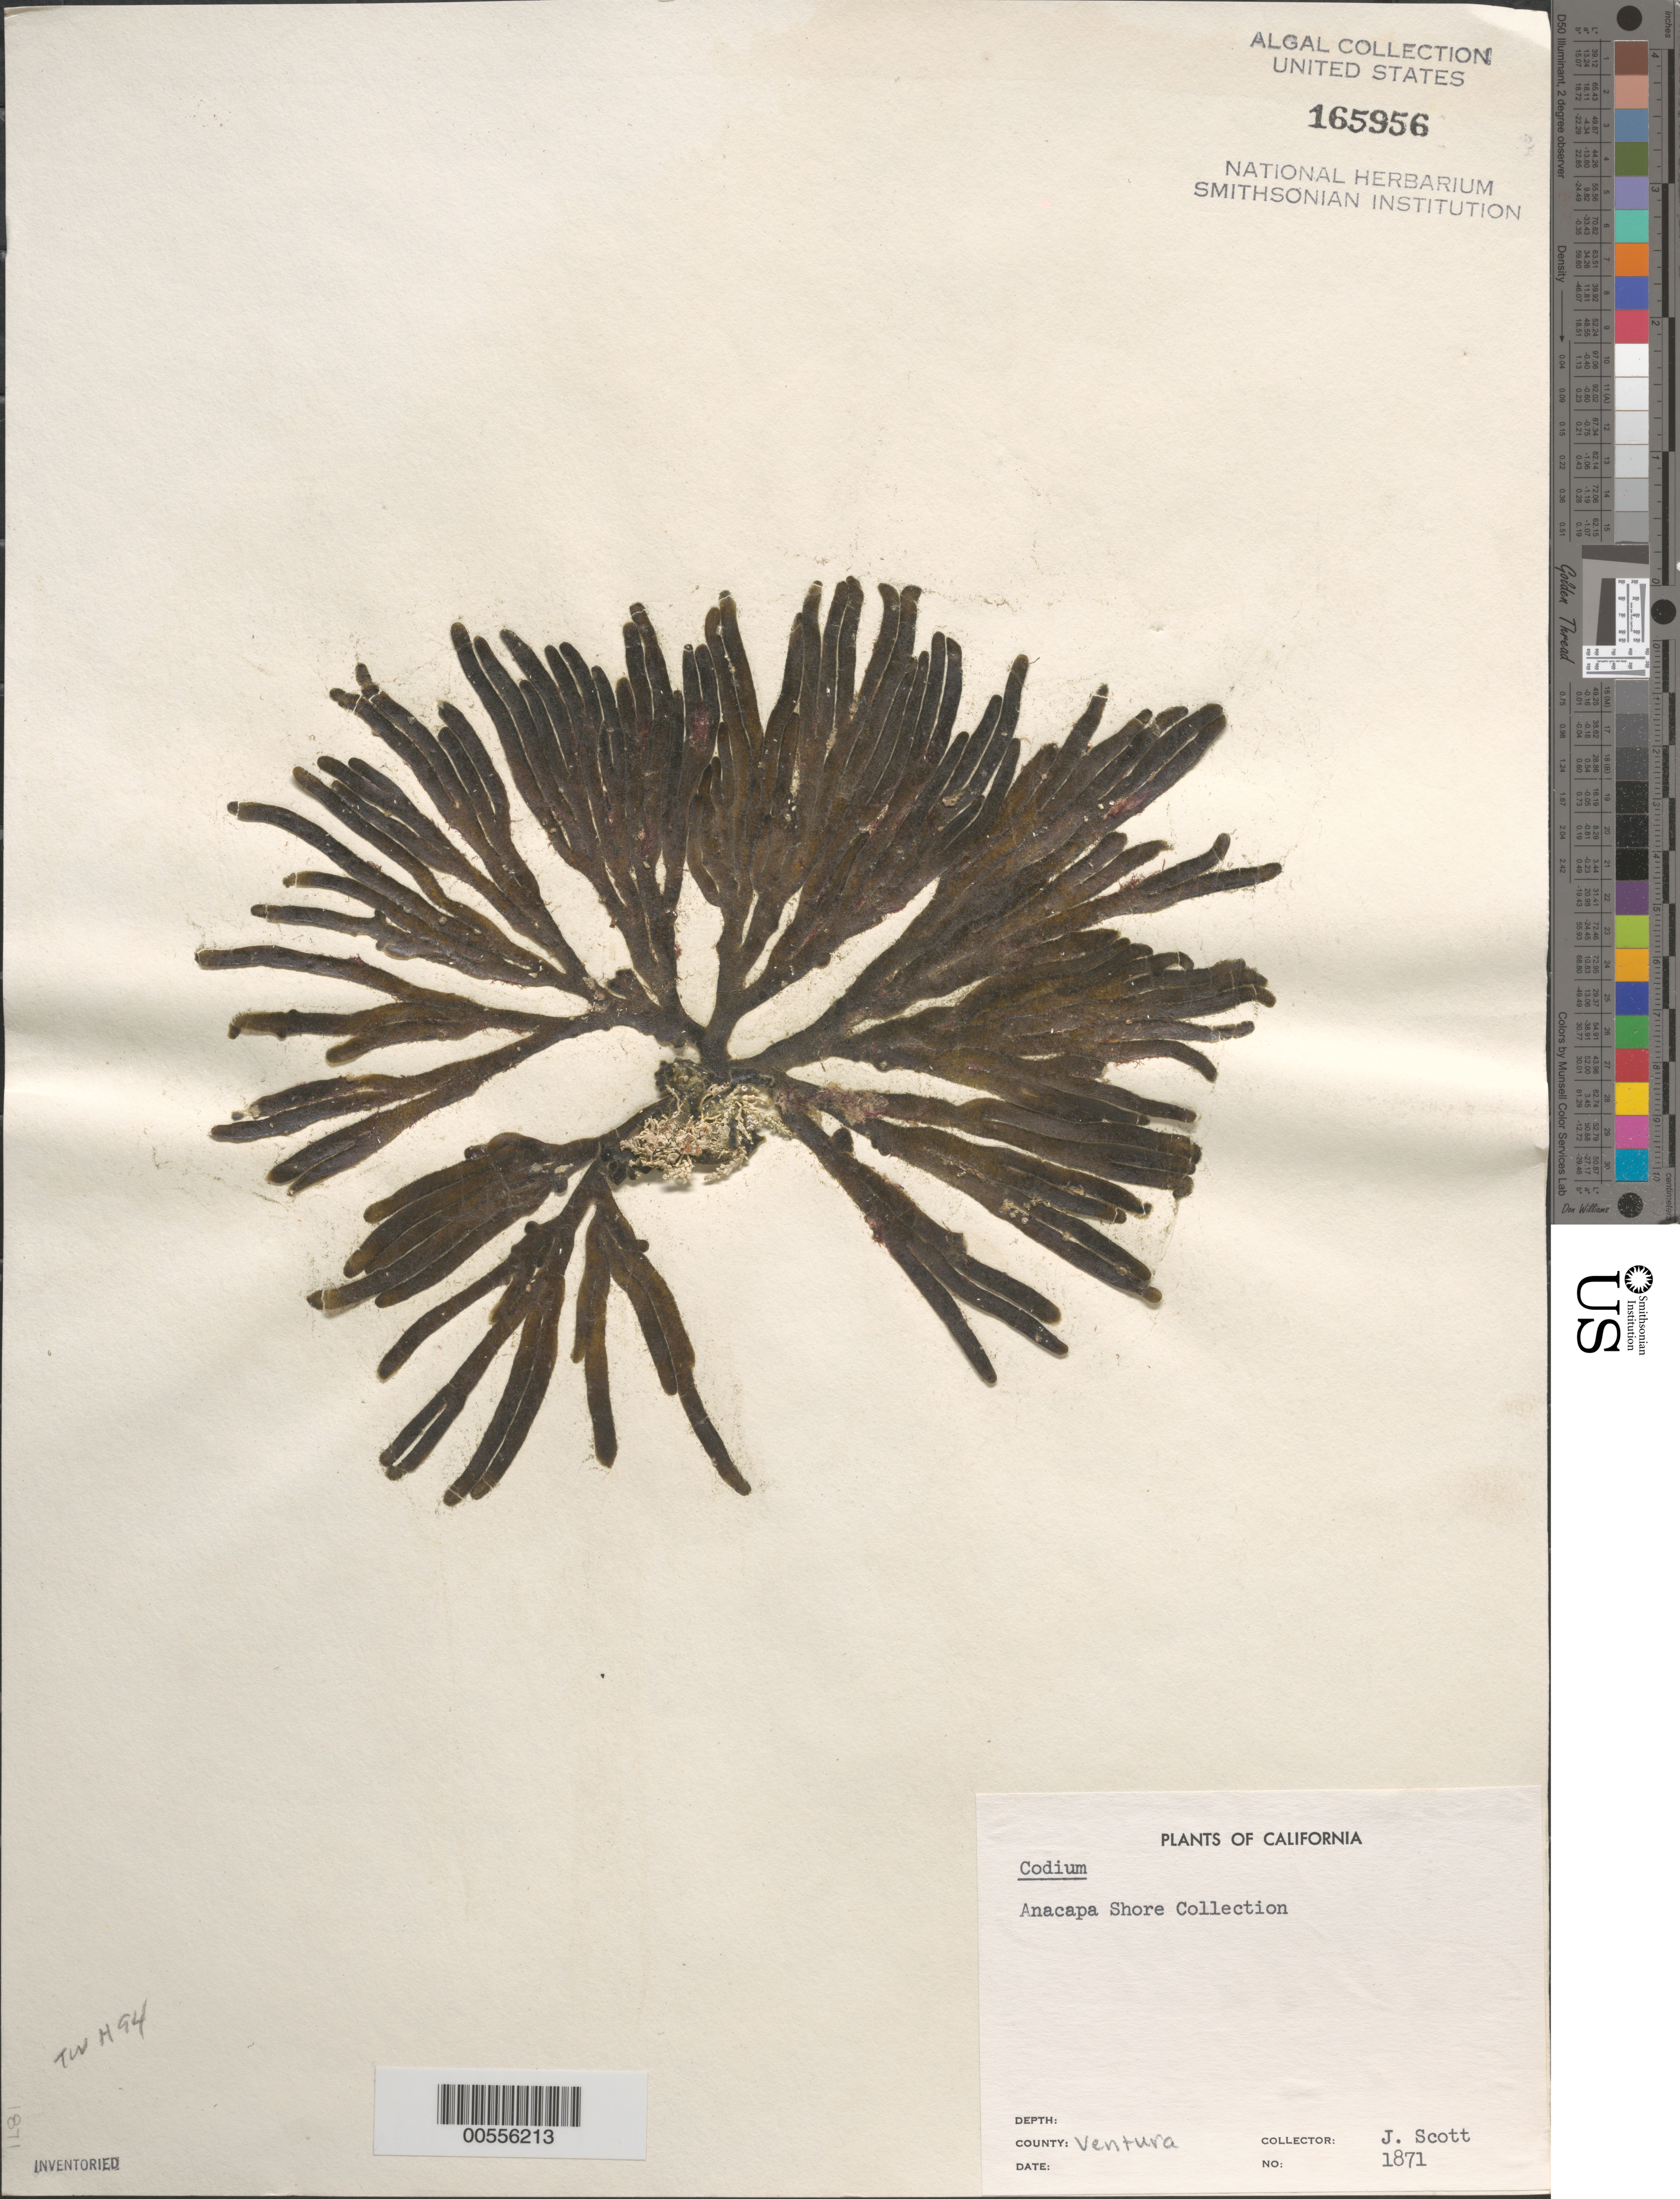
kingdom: Plantae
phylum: Chlorophyta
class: Ulvophyceae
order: Bryopsidales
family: Codiaceae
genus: Codium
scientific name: Codium sp.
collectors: J. Scott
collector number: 1871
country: United States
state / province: California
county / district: Ventura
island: Anacapa Island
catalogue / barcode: US 165956